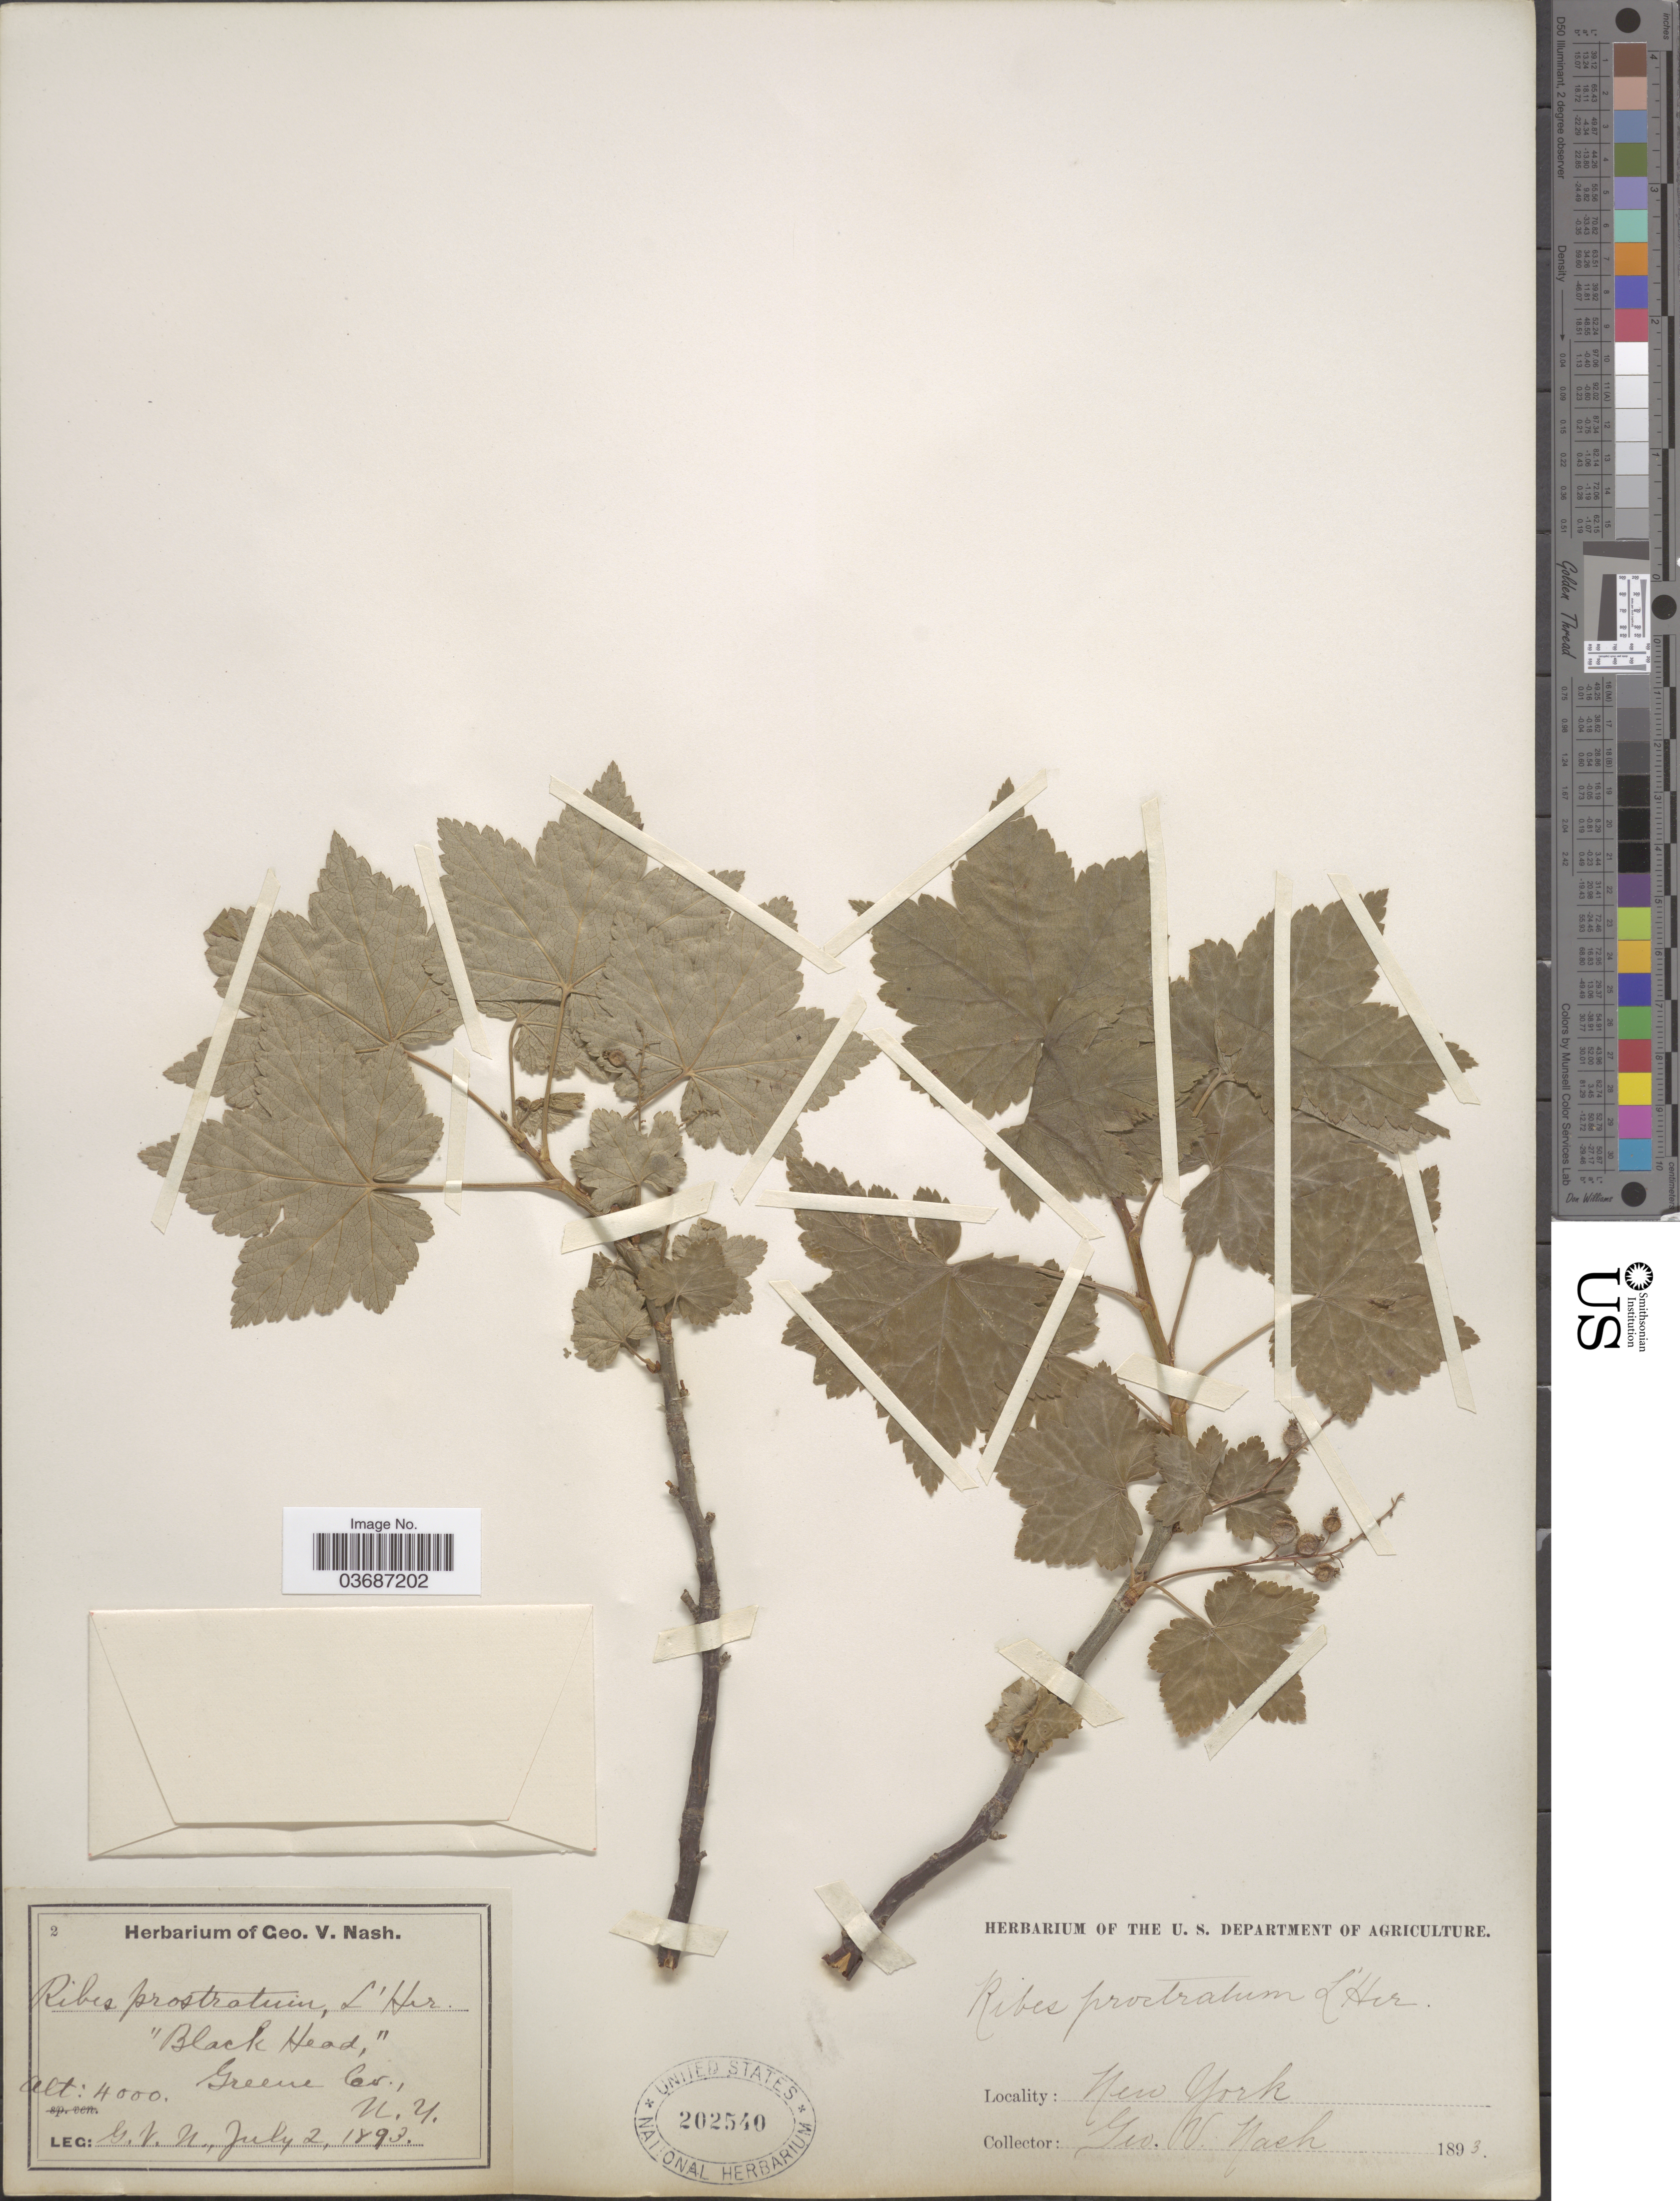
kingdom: Plantae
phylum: Tracheophyta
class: Magnoliopsida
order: Saxifragales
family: Grossulariaceae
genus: Ribes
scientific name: Ribes glandulosum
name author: Ruiz & Pav.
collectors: G. V. Nash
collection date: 1893-07-02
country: United States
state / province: New York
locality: Black Head,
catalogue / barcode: US 202540